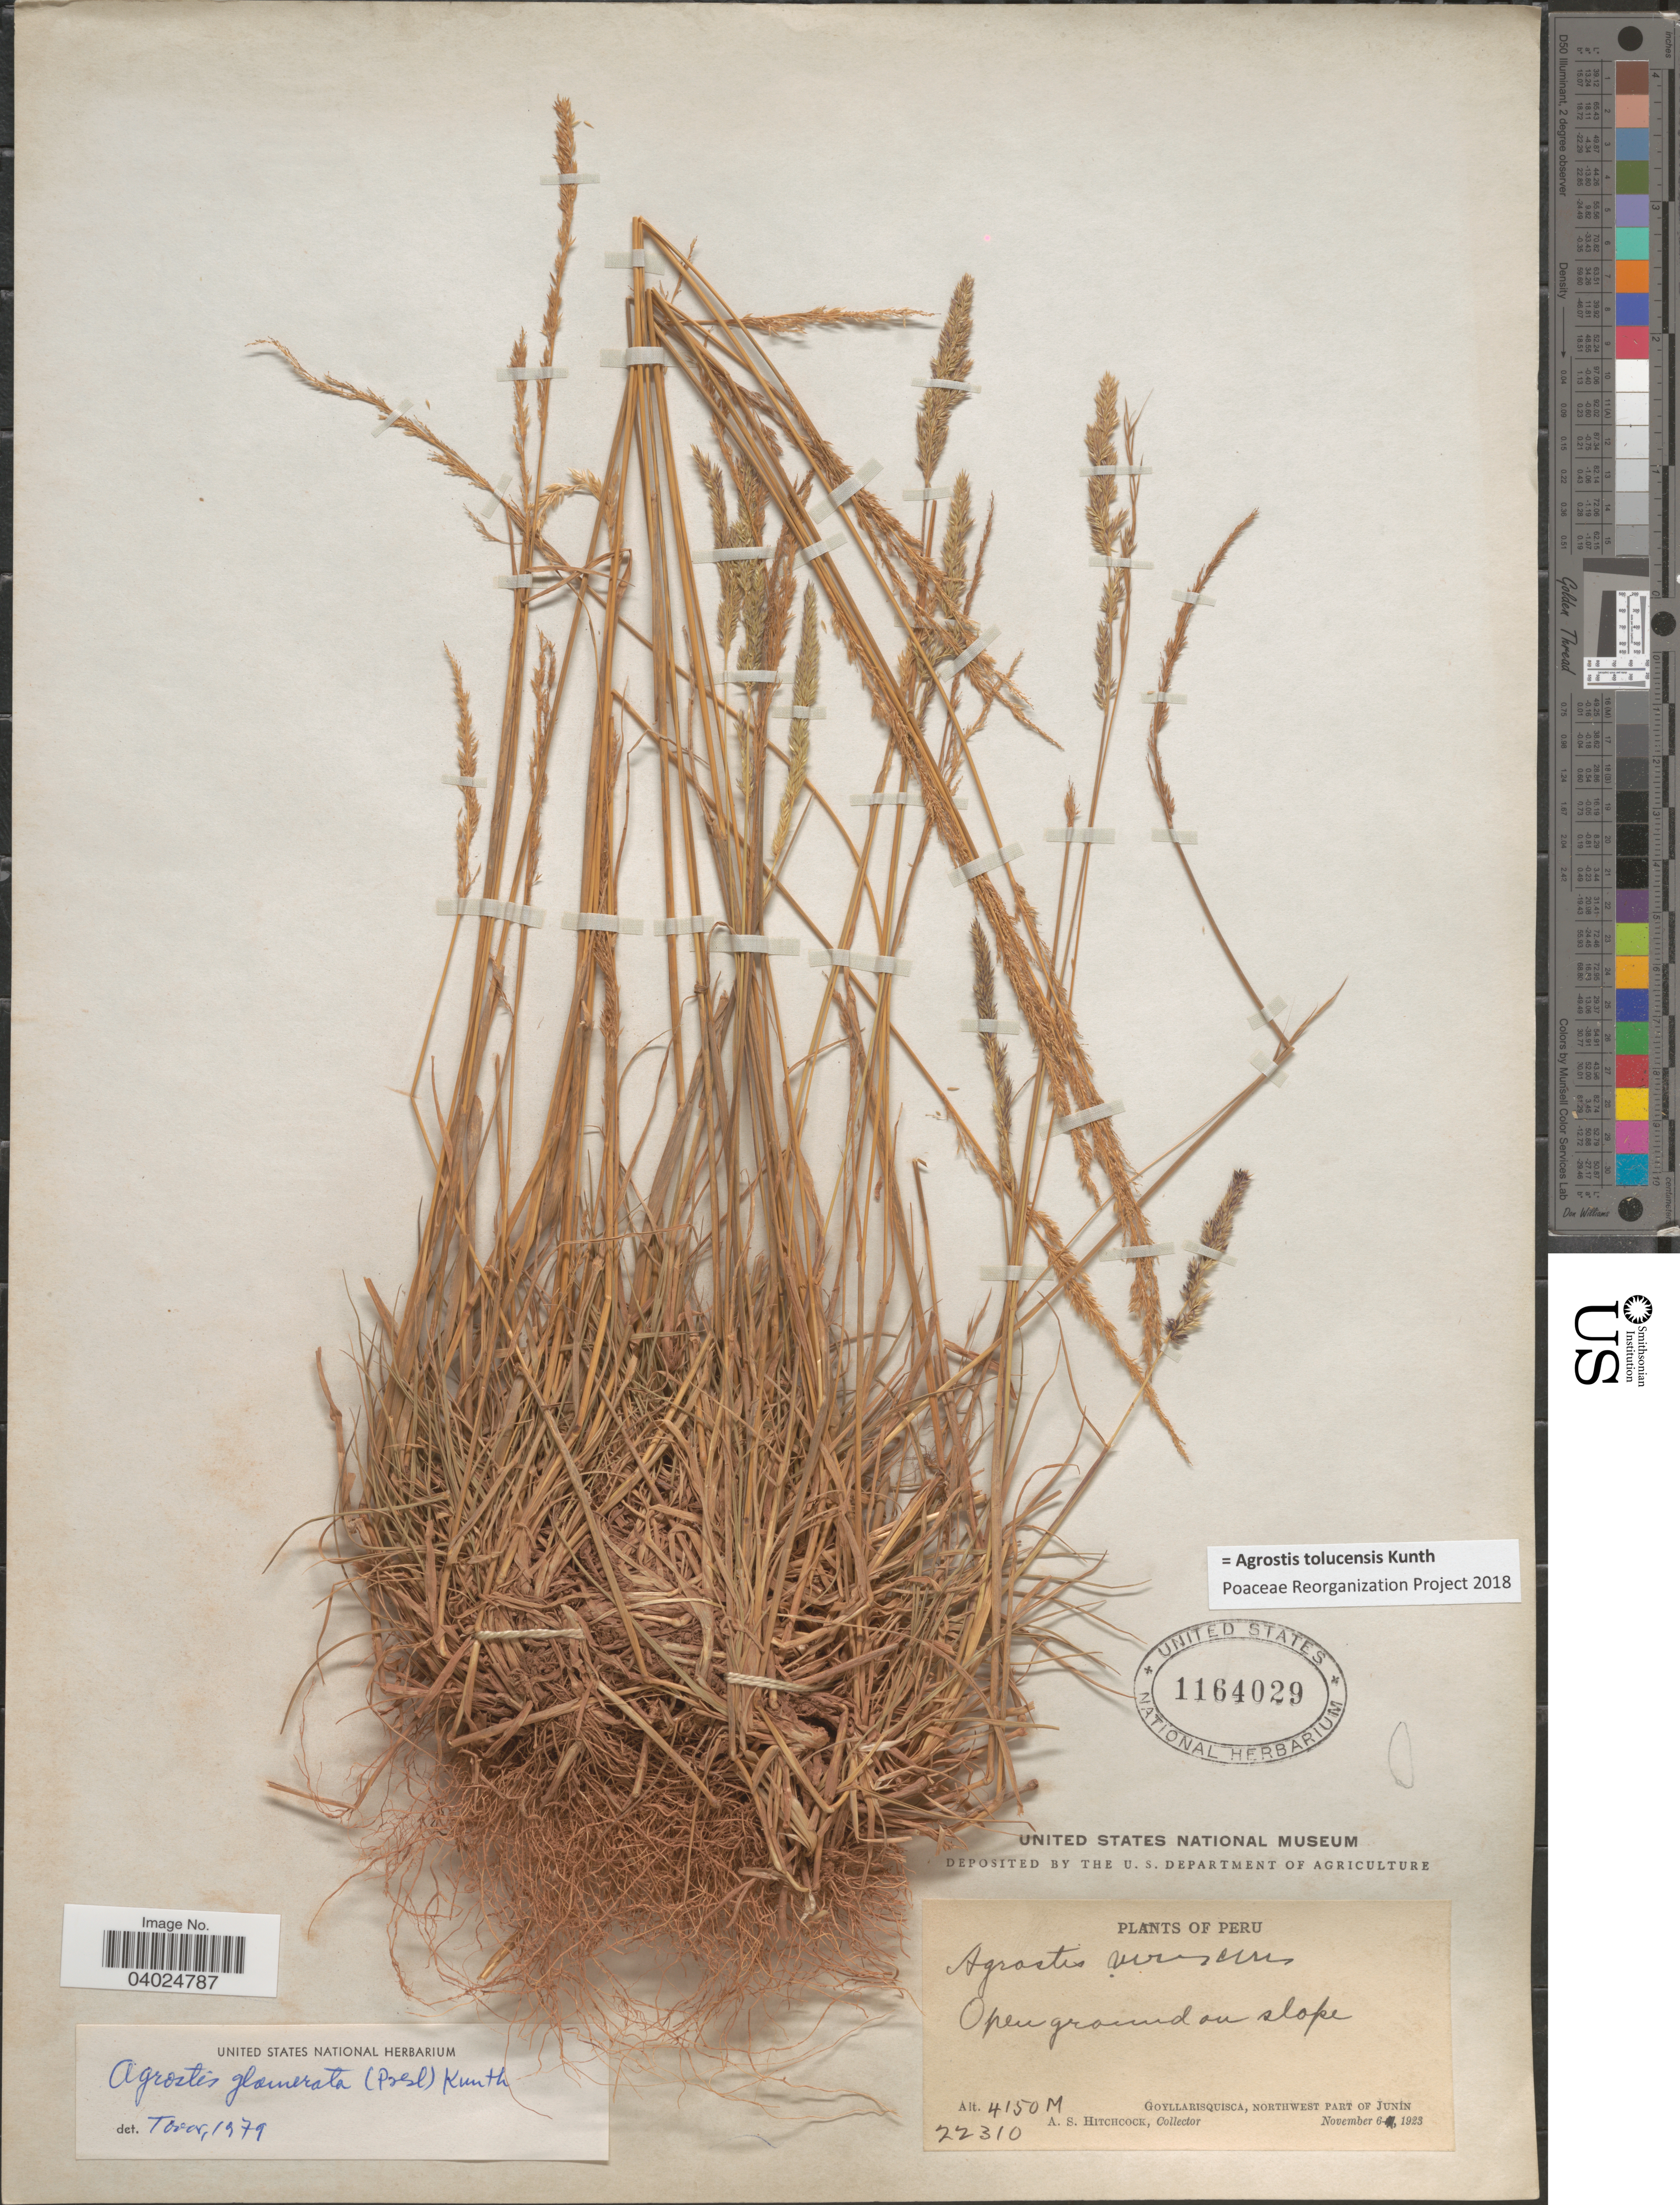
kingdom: Plantae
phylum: Tracheophyta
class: Liliopsida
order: Poales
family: Poaceae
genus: Agrostis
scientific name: Agrostis tolucensis Kunth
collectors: A. S. Hitchcock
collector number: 22310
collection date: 1923-11-06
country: Peru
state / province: Junín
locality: Open ground on slope. Goyllarisquisca, Northwest Part of Junín.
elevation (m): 4150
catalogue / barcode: US 1164029